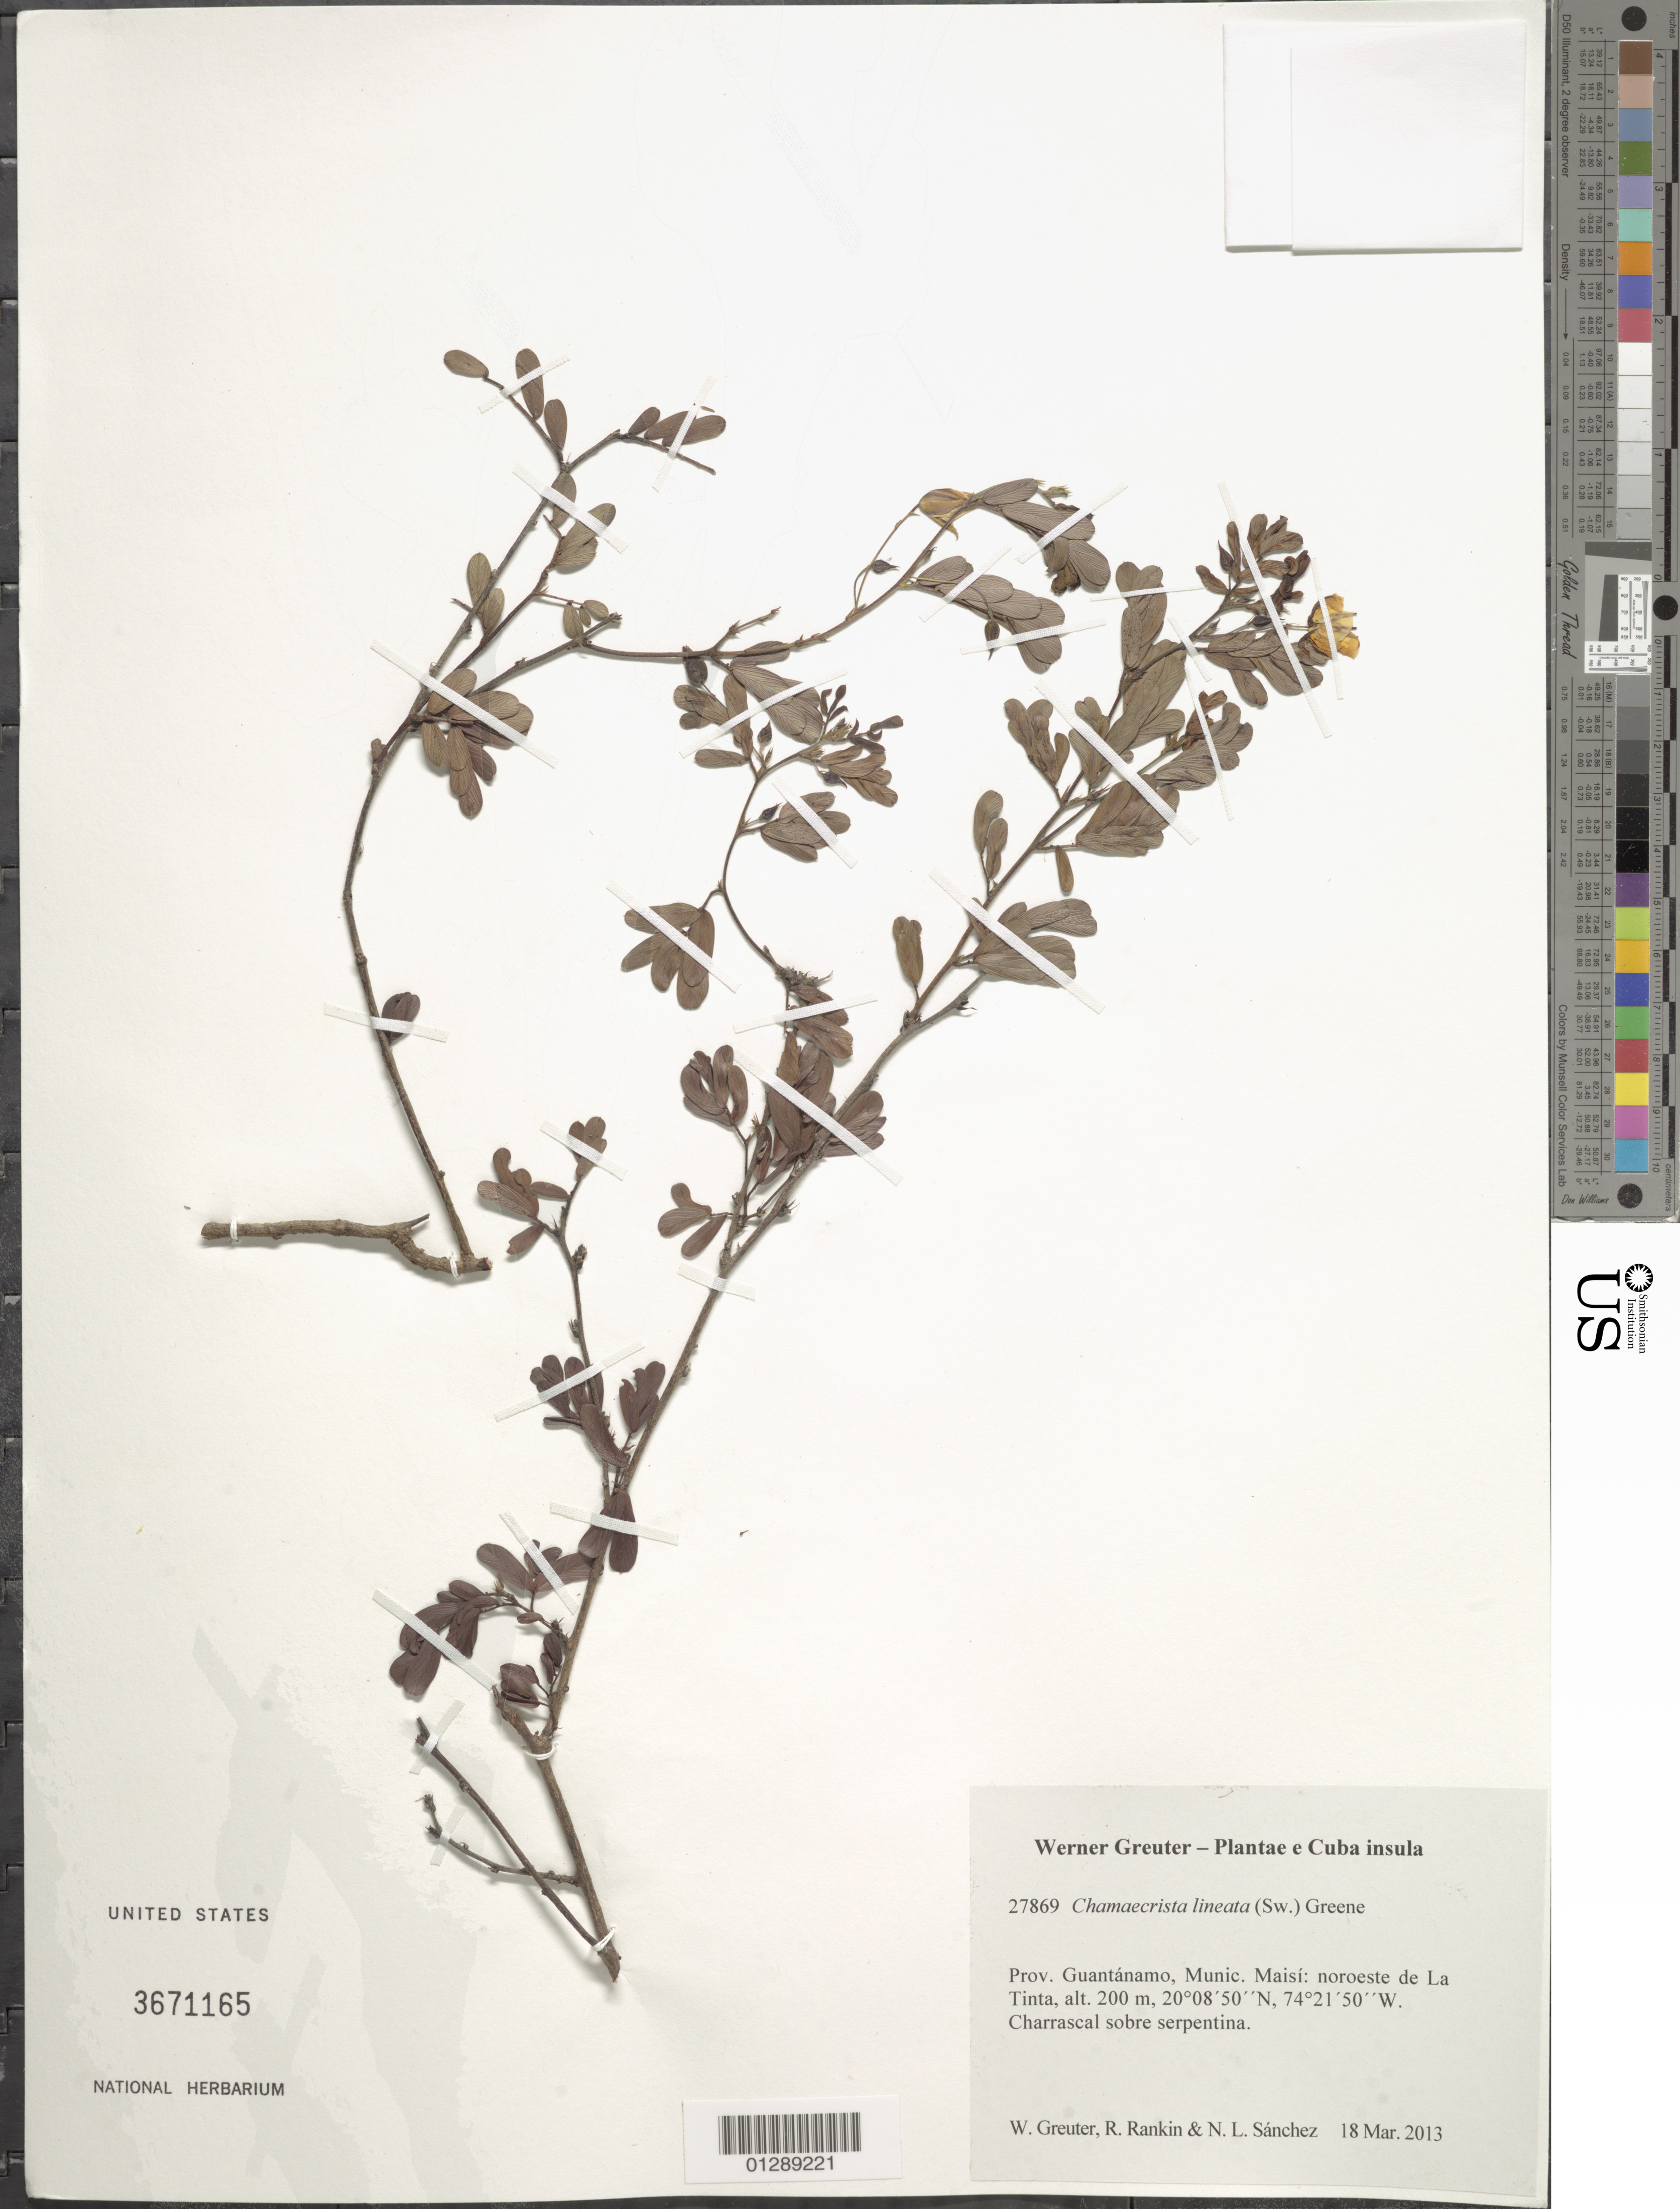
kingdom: Plantae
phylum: Tracheophyta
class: Magnoliopsida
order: Fabales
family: Fabaceae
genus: Chamaecrista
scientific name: Chamaecrista lineata var. lineata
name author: (Sw.) Greene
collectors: W. R. Greuter, R. Rankin Rodriguez & N. Sanchez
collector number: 27869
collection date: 2013-03-18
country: Cuba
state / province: Guantanamo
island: Cuba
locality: Munic. Maisí: noroeste de La Tinta.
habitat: Charascal sobre serpentina.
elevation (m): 200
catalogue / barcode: US 3671165